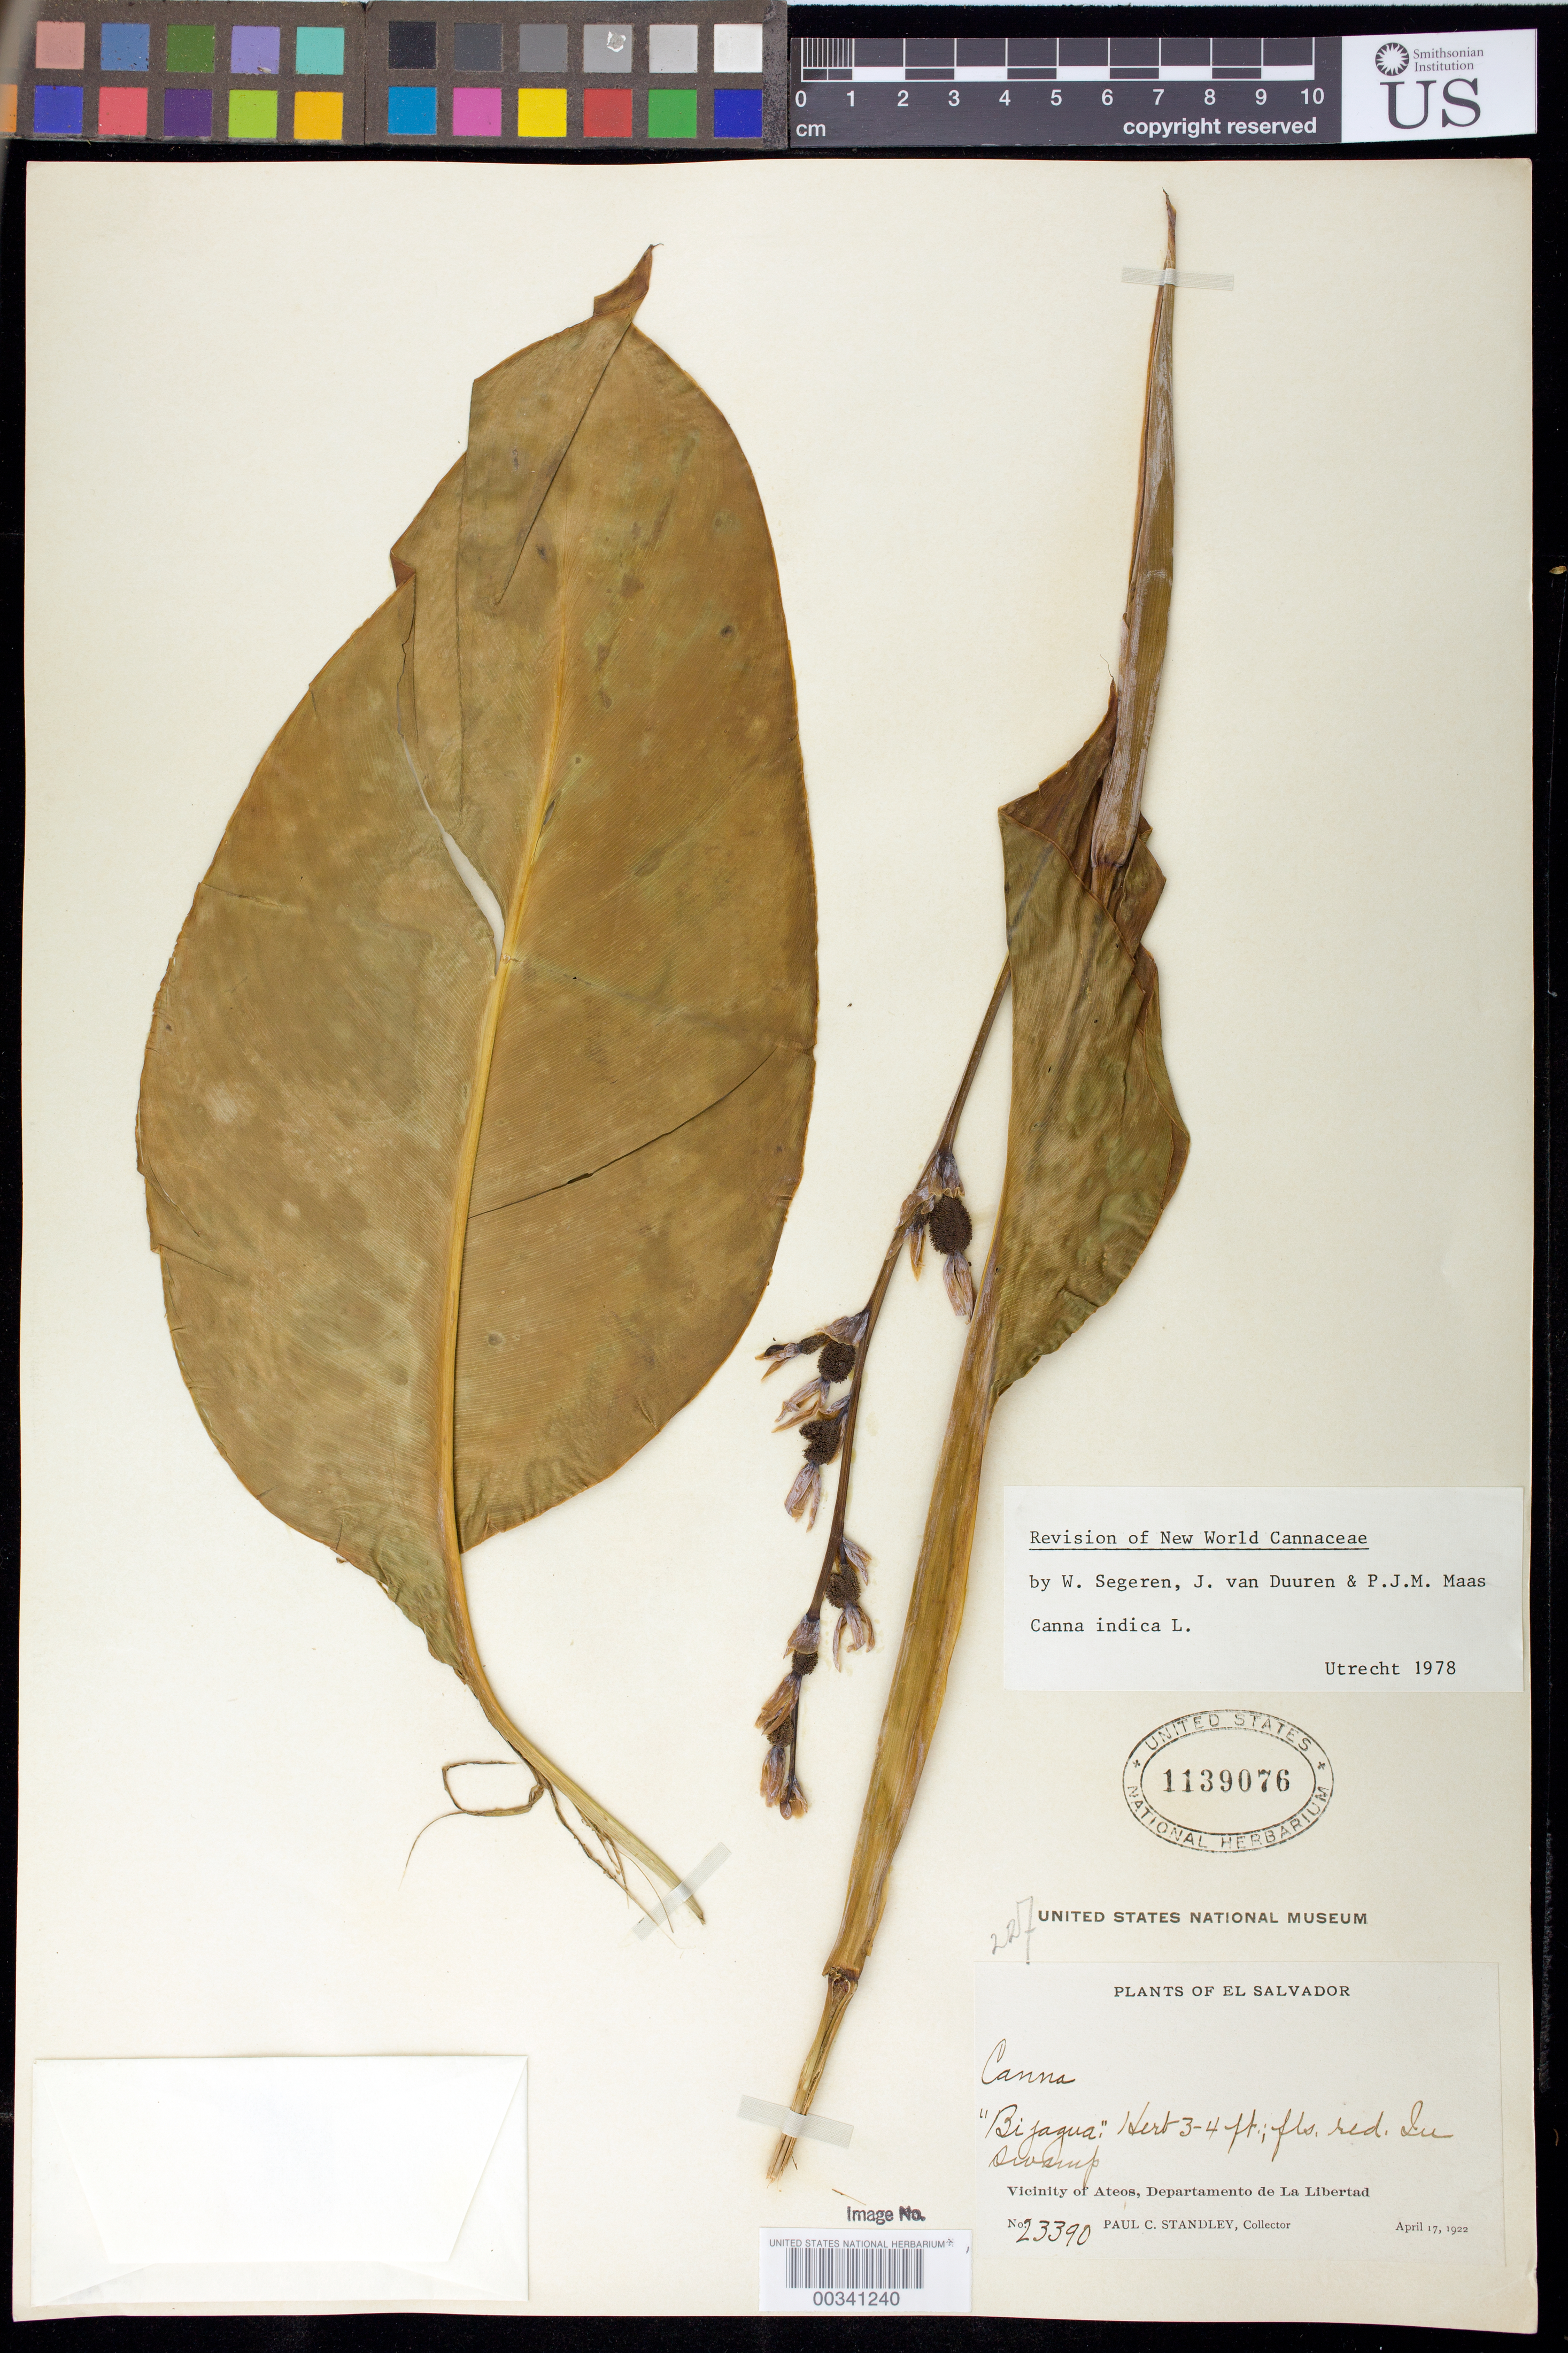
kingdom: Plantae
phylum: Tracheophyta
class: Liliopsida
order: Zingiberales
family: Cannaceae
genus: Canna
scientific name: Canna indica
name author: L.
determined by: Segeren, W.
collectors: P. C. Standley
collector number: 23390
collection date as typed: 17 Apr 1922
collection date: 1922-04-17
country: El Salvador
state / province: La Libertad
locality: Vicinity of ateos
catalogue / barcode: US 1139076